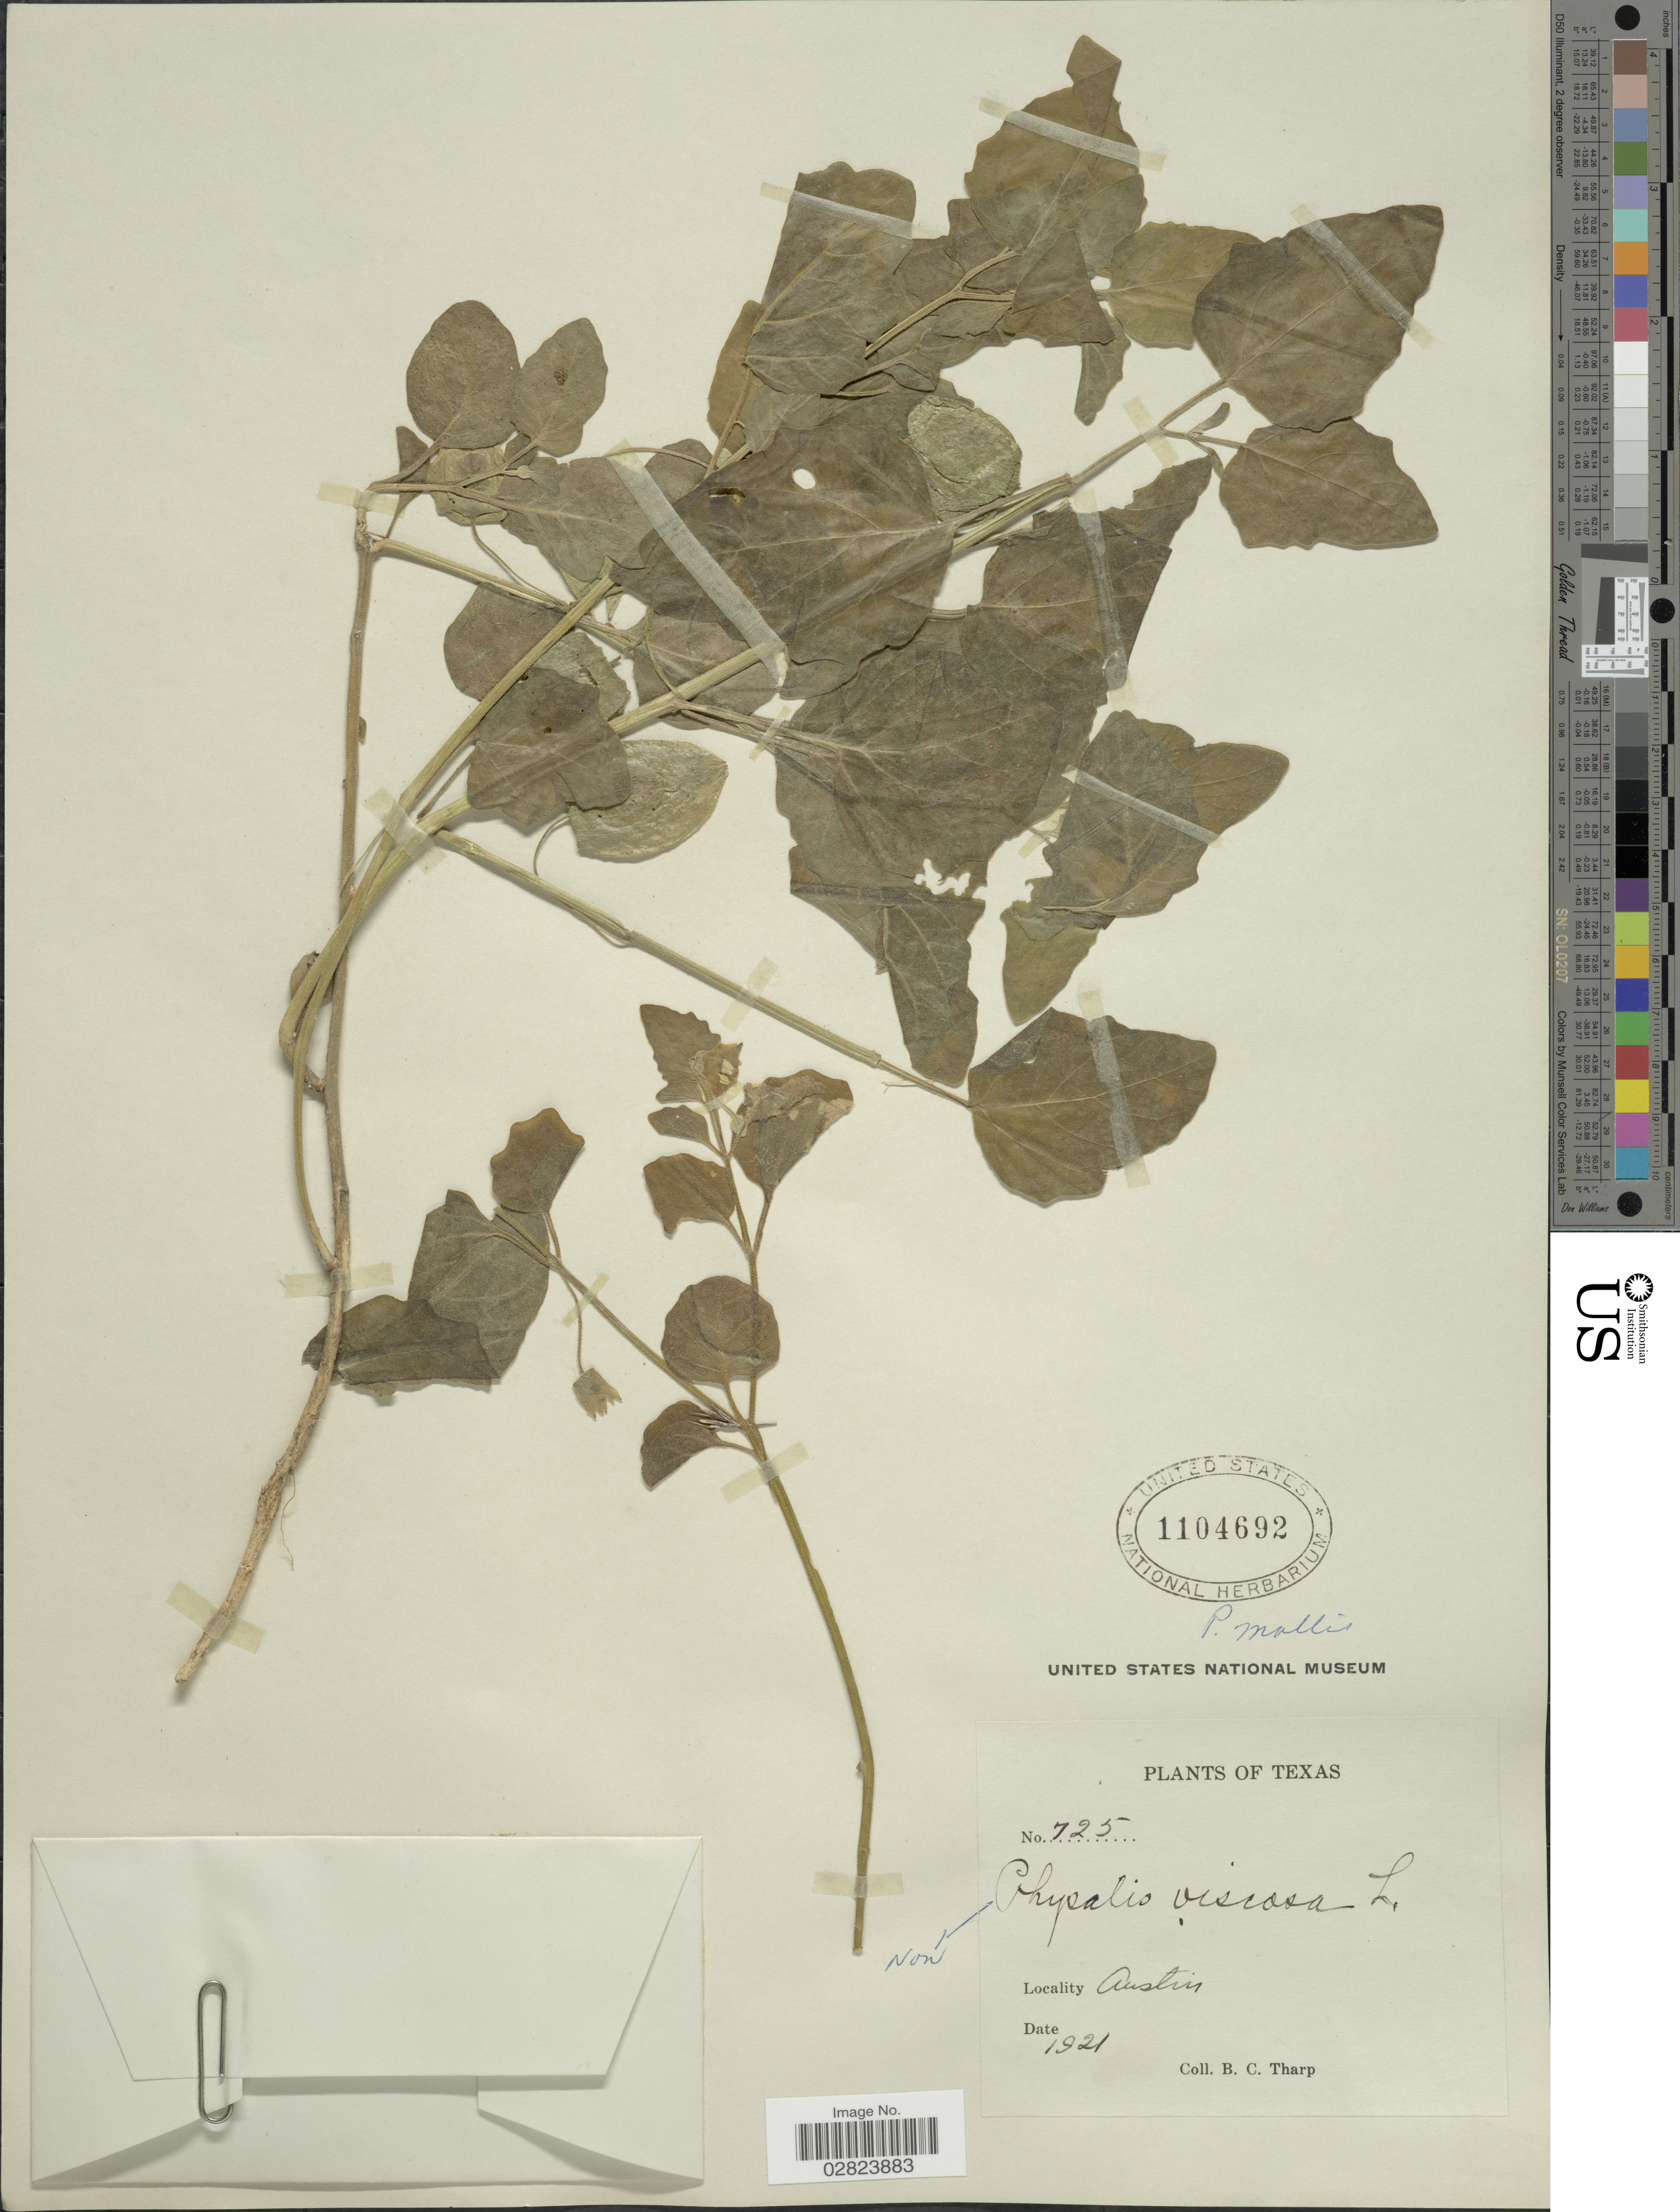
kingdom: Plantae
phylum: Tracheophyta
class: Magnoliopsida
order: Solanales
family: Solanaceae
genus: Physalis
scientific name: Physalis mollis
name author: Nutt.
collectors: B. C. Tharp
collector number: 725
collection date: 1921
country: United States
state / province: Texas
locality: Austin.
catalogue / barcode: US 1104692